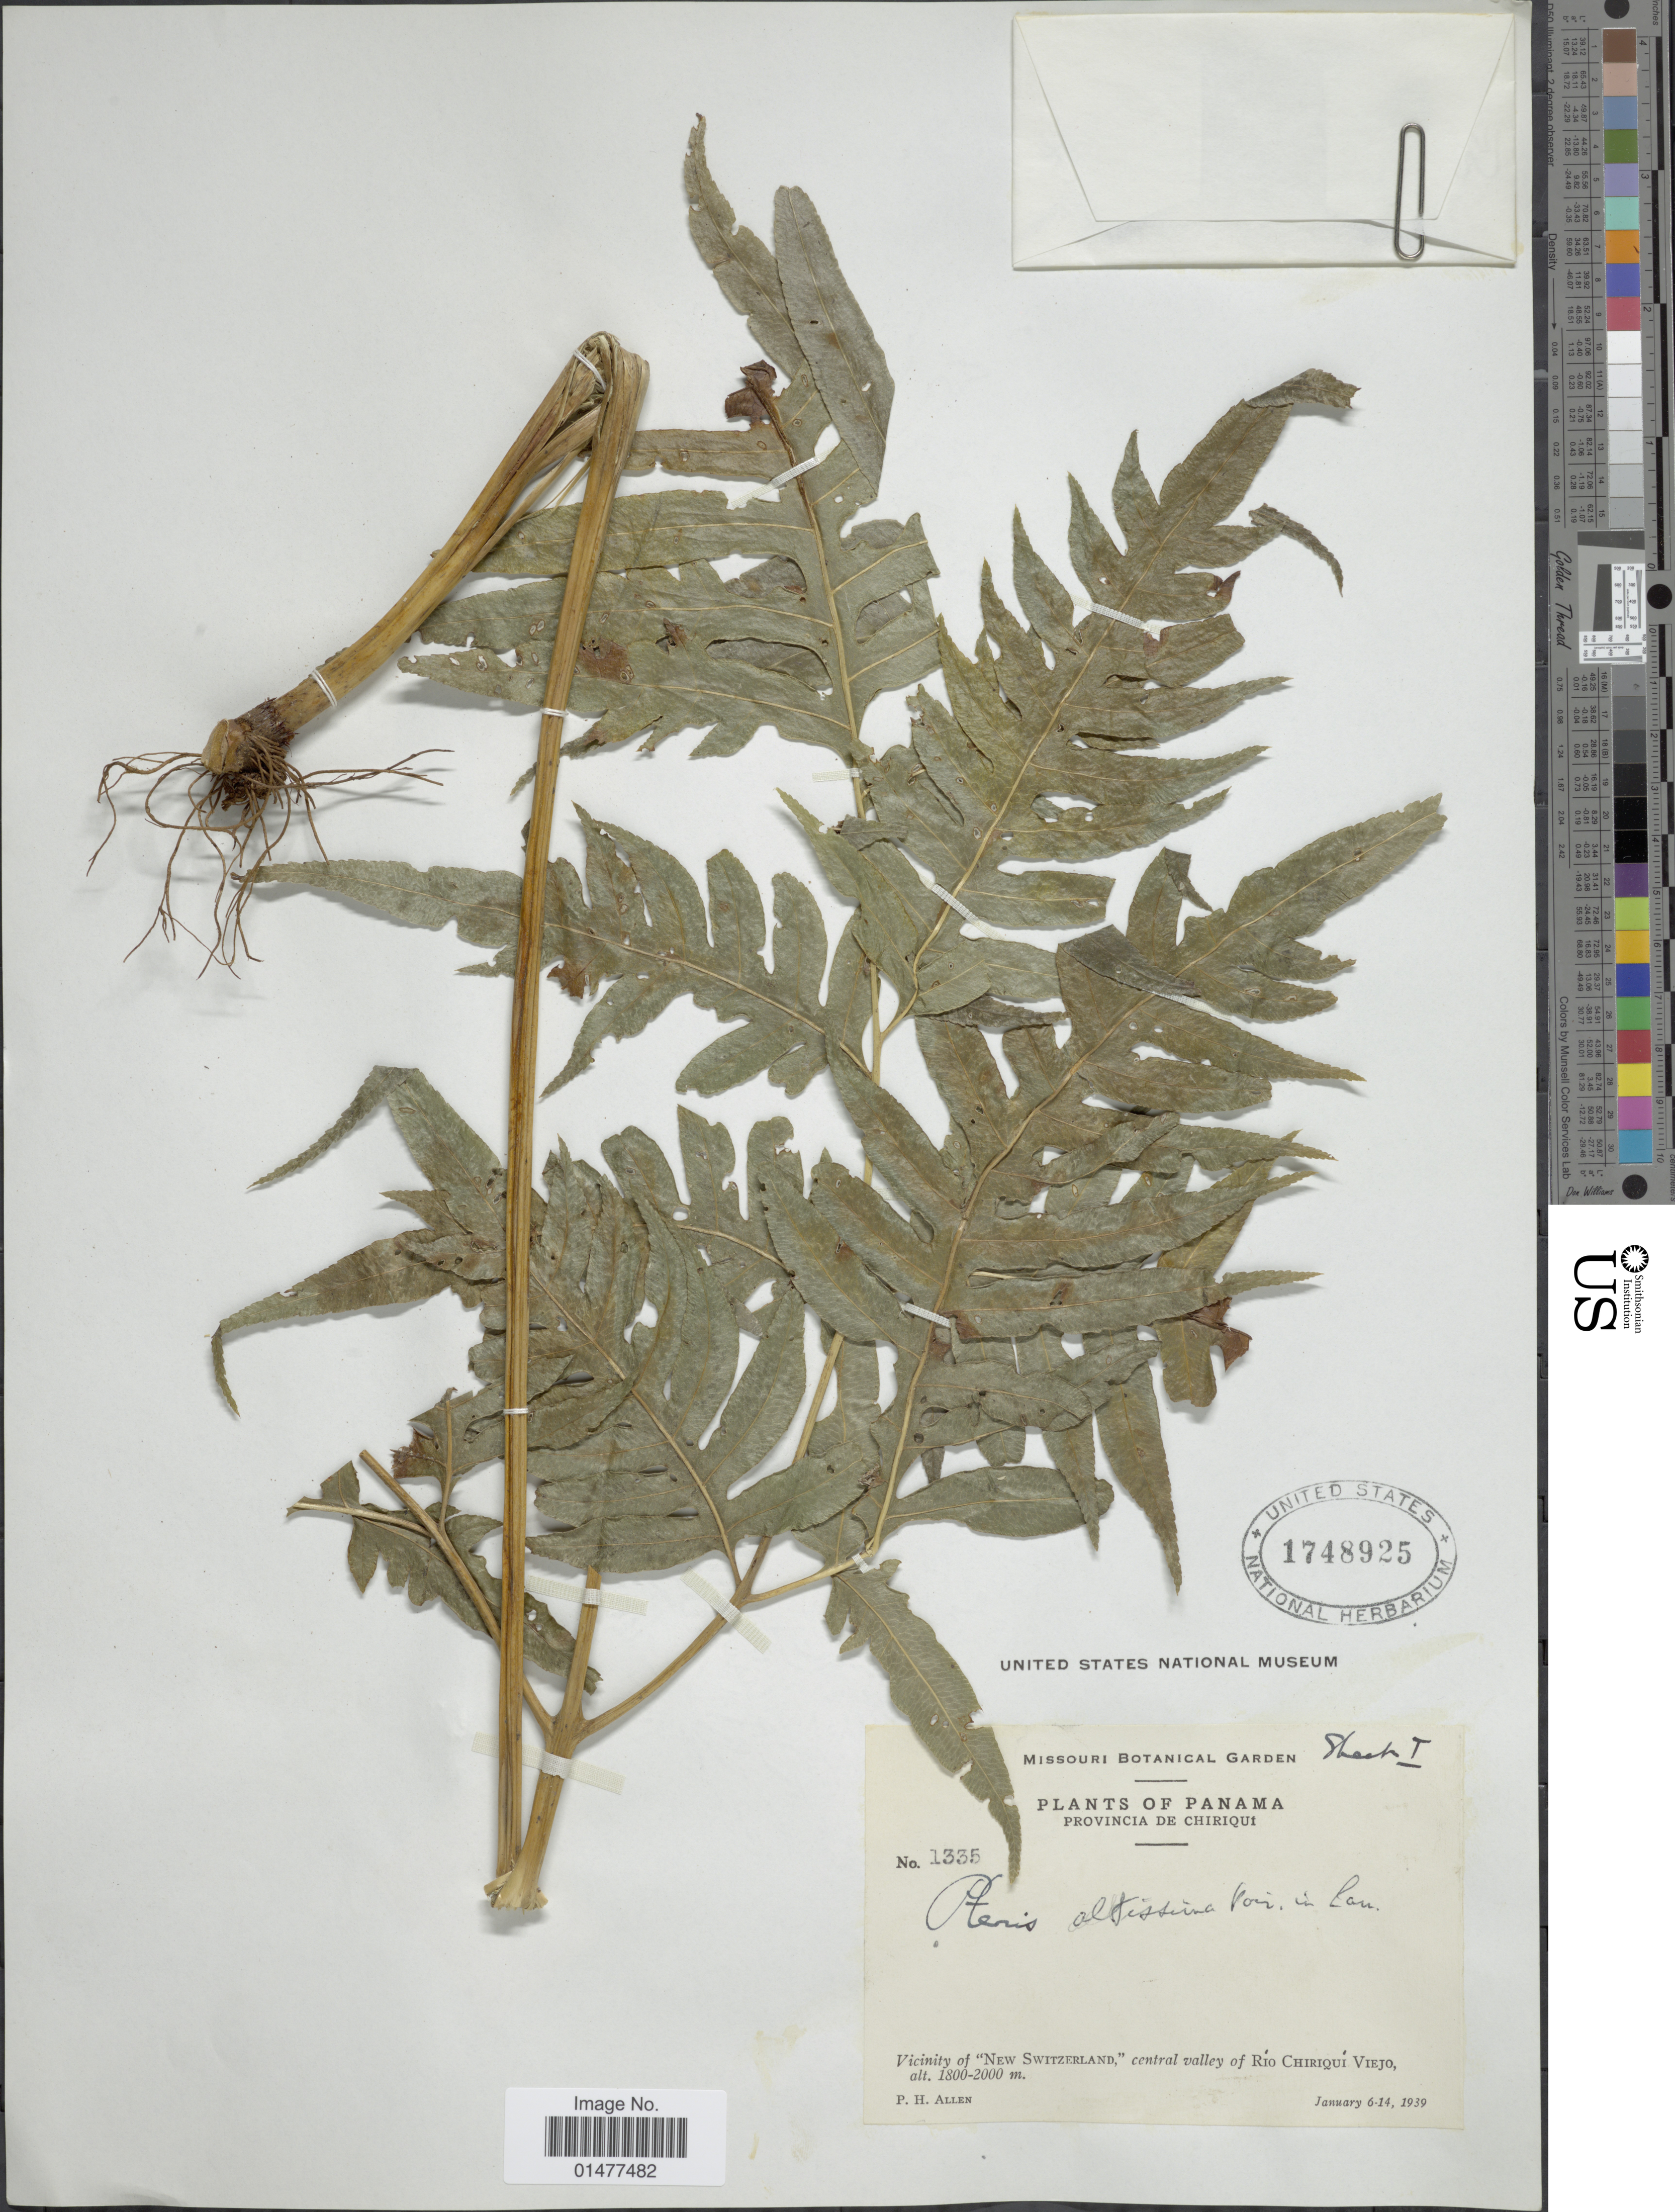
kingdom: Plantae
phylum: Tracheophyta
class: Polypodiopsida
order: Polypodiales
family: Pteridaceae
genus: Pteris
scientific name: Pteris altissima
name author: Poir.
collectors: P. H. Allen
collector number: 1335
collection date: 1939-01-06/1939-01-14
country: Panama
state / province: Chiriqui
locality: Vicinity of "New Switzerland", central valley of Río Chiriquí Viejo.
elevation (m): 1800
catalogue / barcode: US 1748925